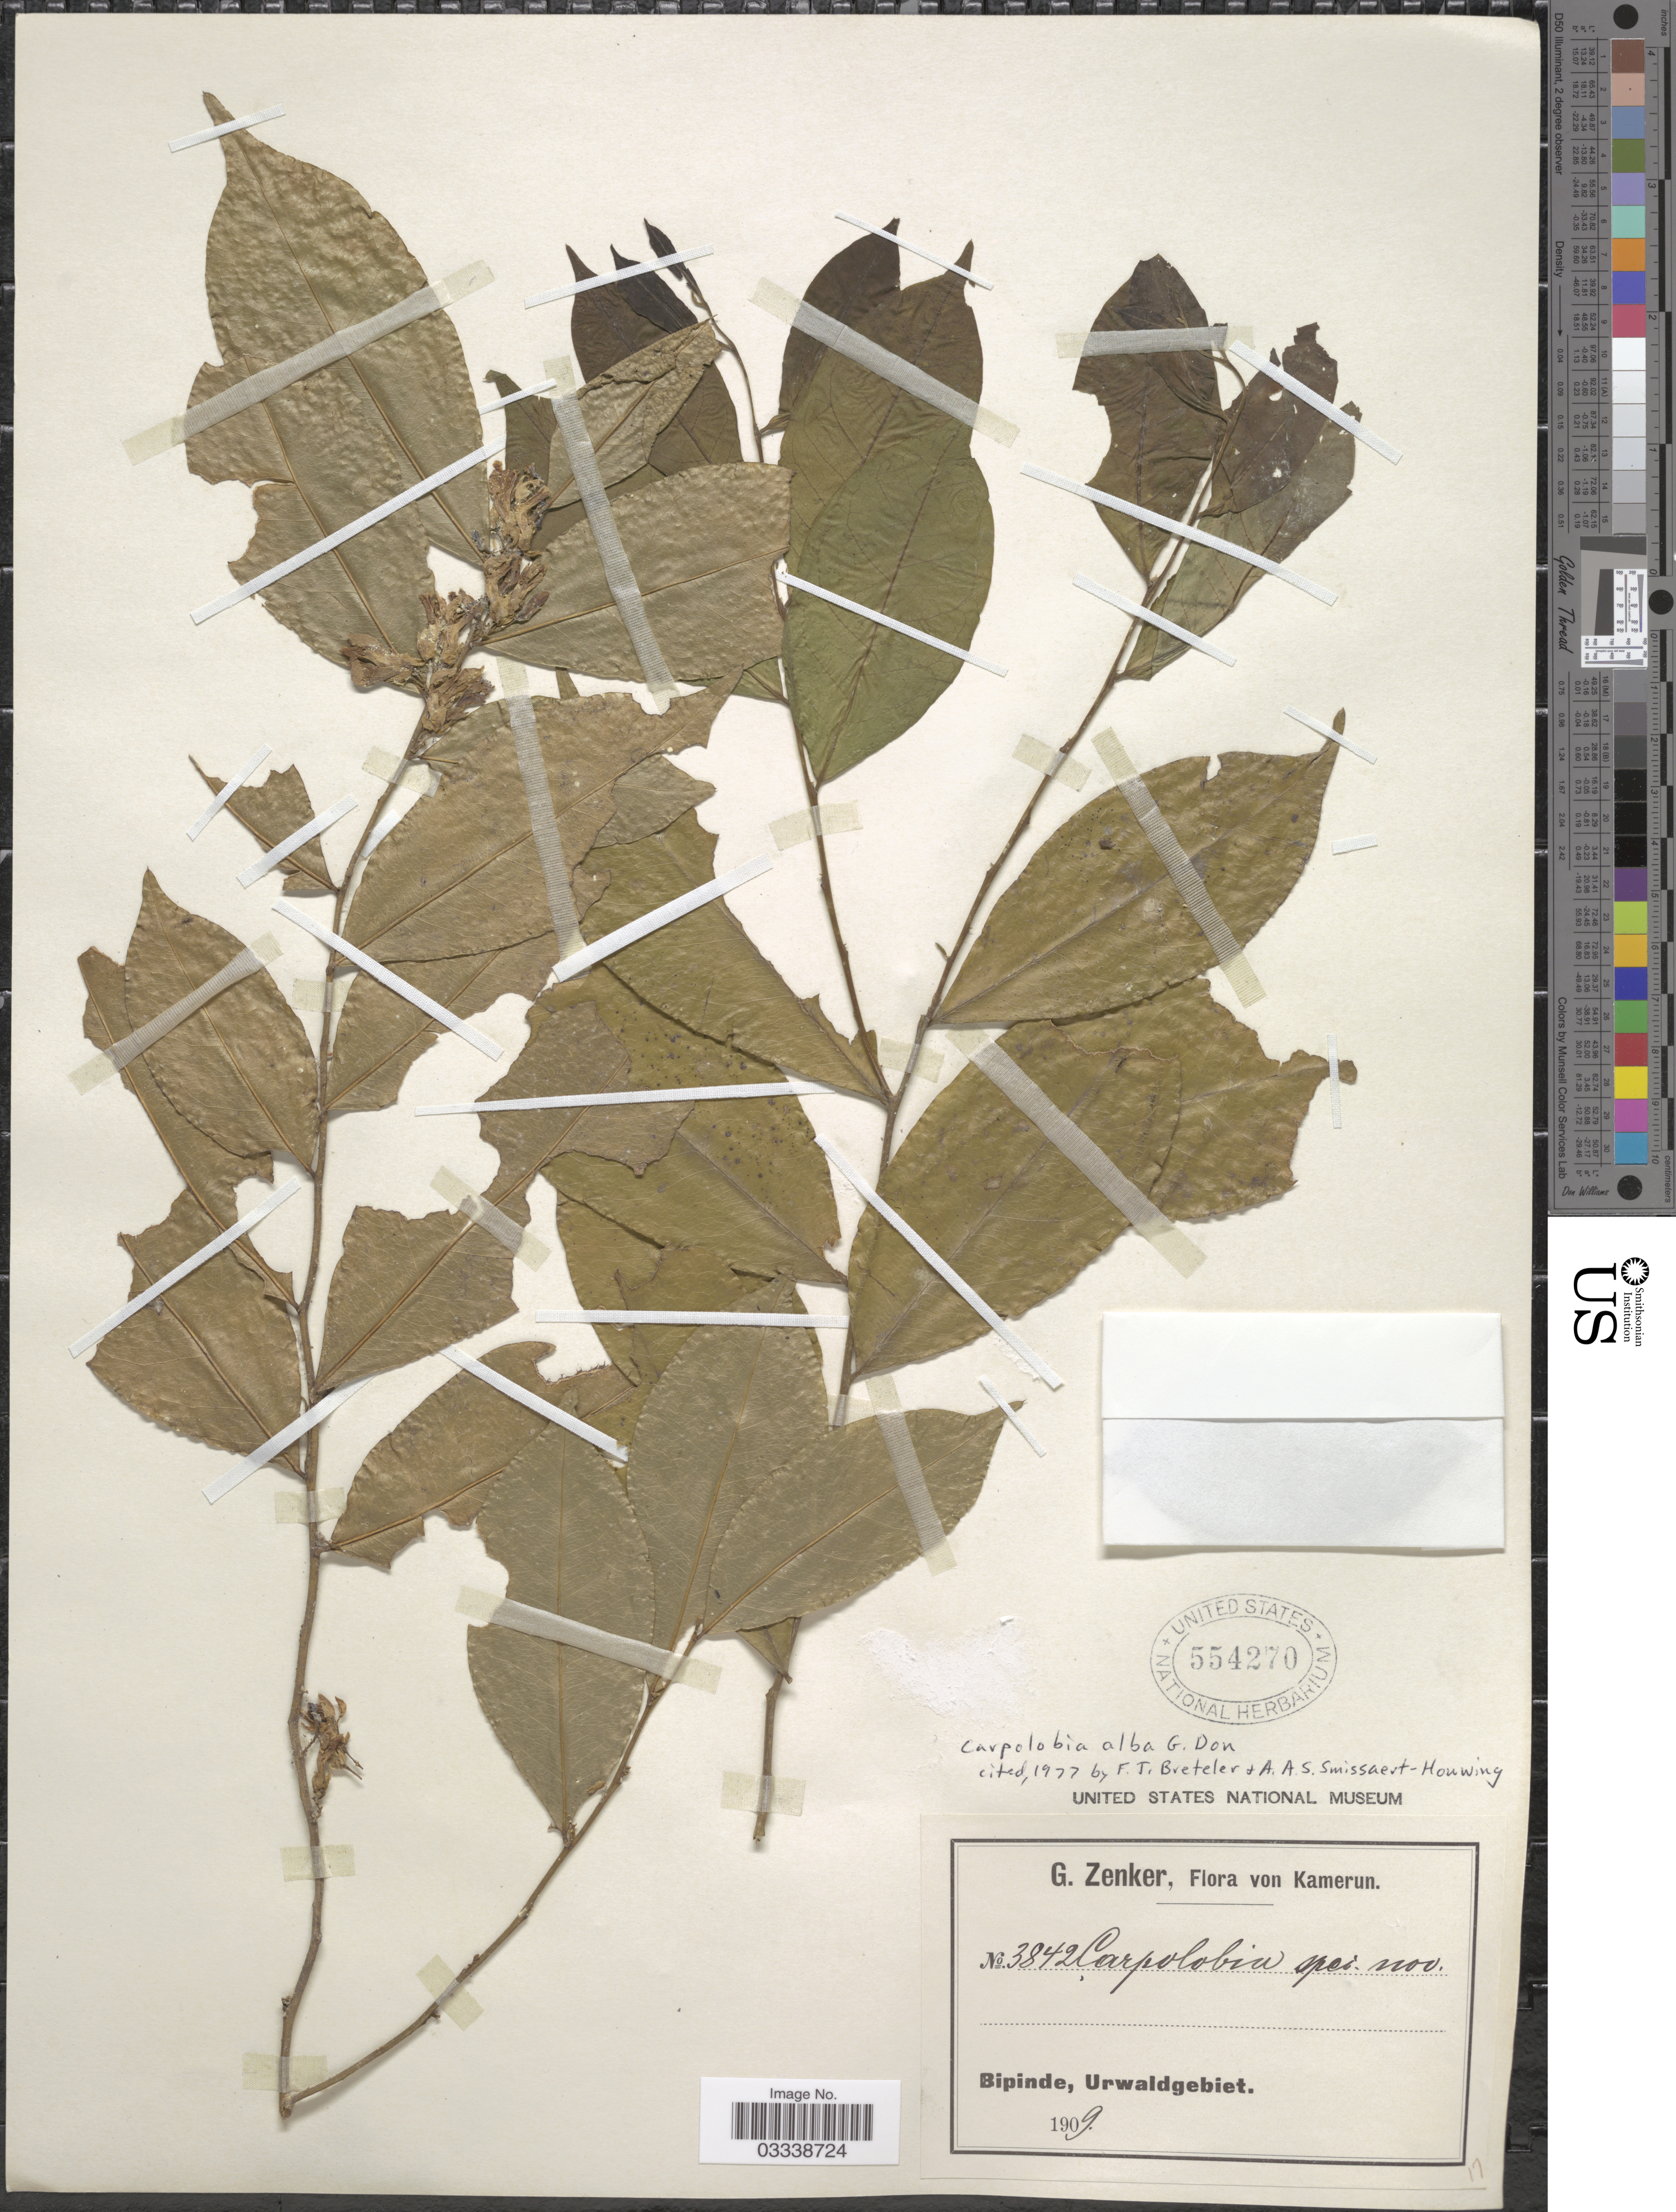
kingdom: Plantae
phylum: Tracheophyta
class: Magnoliopsida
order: Fabales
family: Polygalaceae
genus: Carpolobia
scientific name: Carpolobia alba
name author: G. Don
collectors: G. A. Zenker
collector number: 3842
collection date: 1909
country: Cameroon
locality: Kamerun. Bipinde, Urwaldgebiet.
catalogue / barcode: US 554270